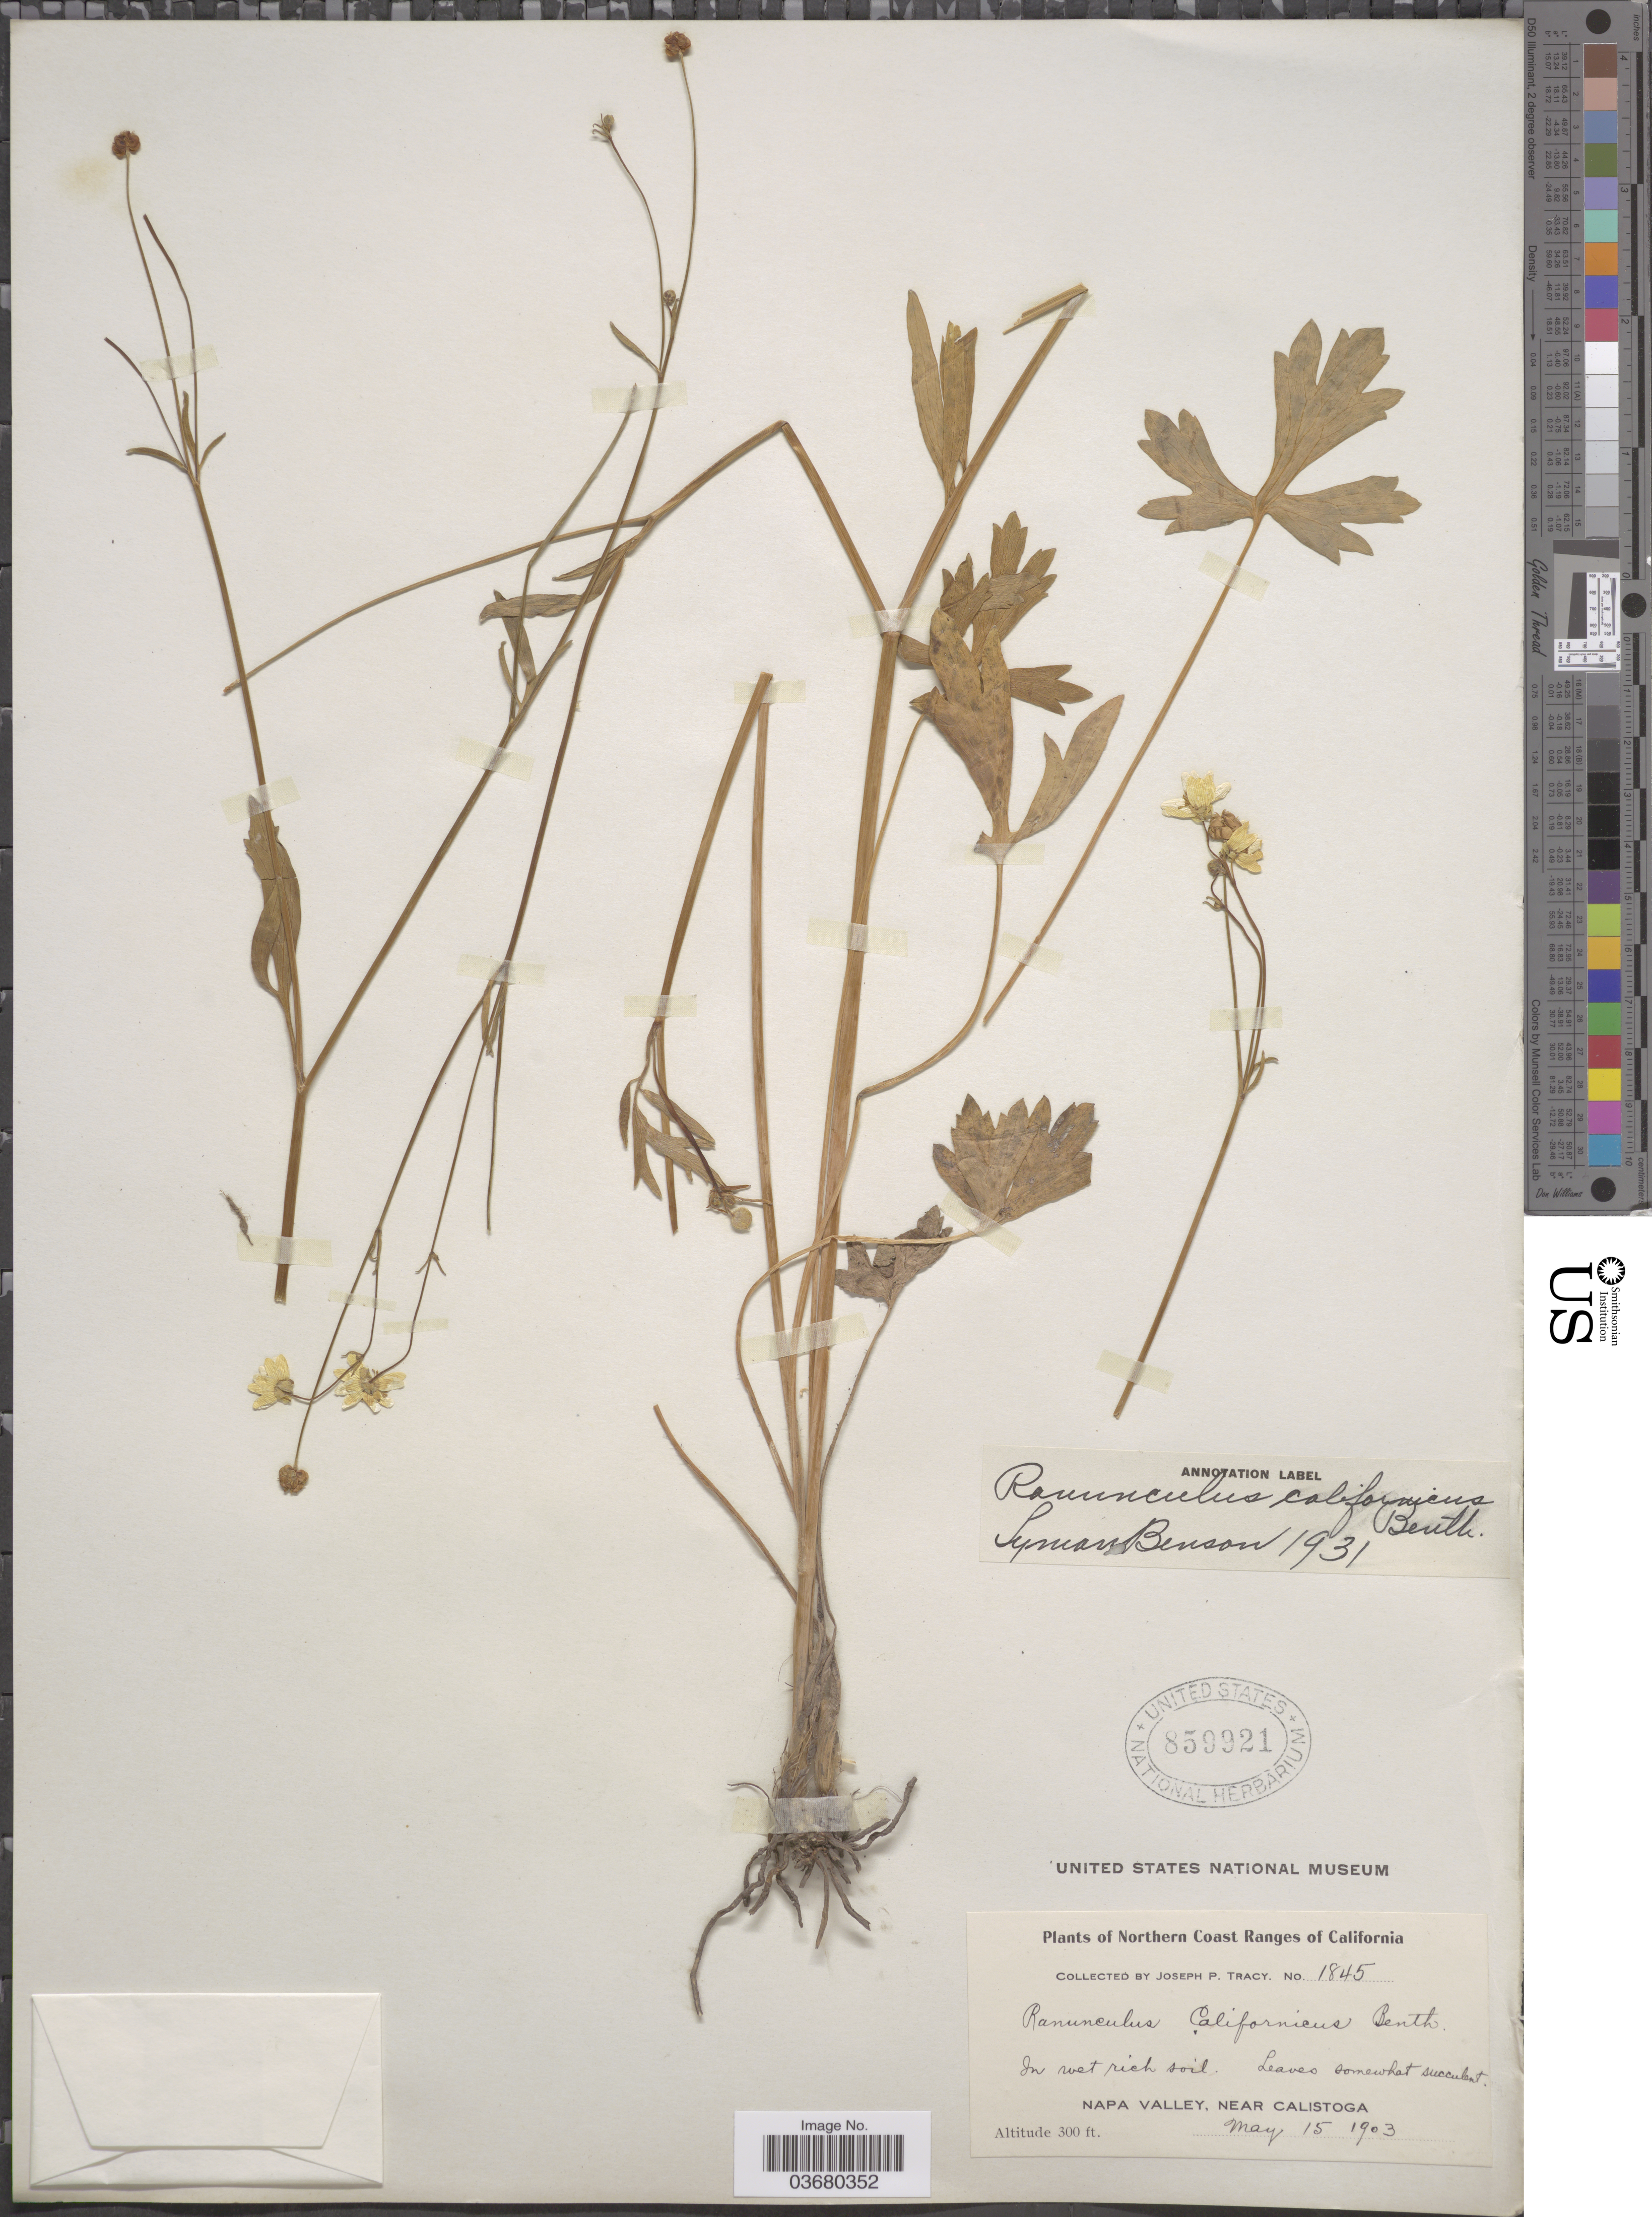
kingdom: Plantae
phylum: Tracheophyta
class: Magnoliopsida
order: Ranunculales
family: Ranunculaceae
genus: Ranunculus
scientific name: Ranunculus californicus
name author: Benth.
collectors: J. Tracy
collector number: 1845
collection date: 1903-05-15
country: United States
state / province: California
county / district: Napa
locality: Northern Coast Ranges of California. Napa Valley, near Calistoga.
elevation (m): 91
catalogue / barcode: US 859921